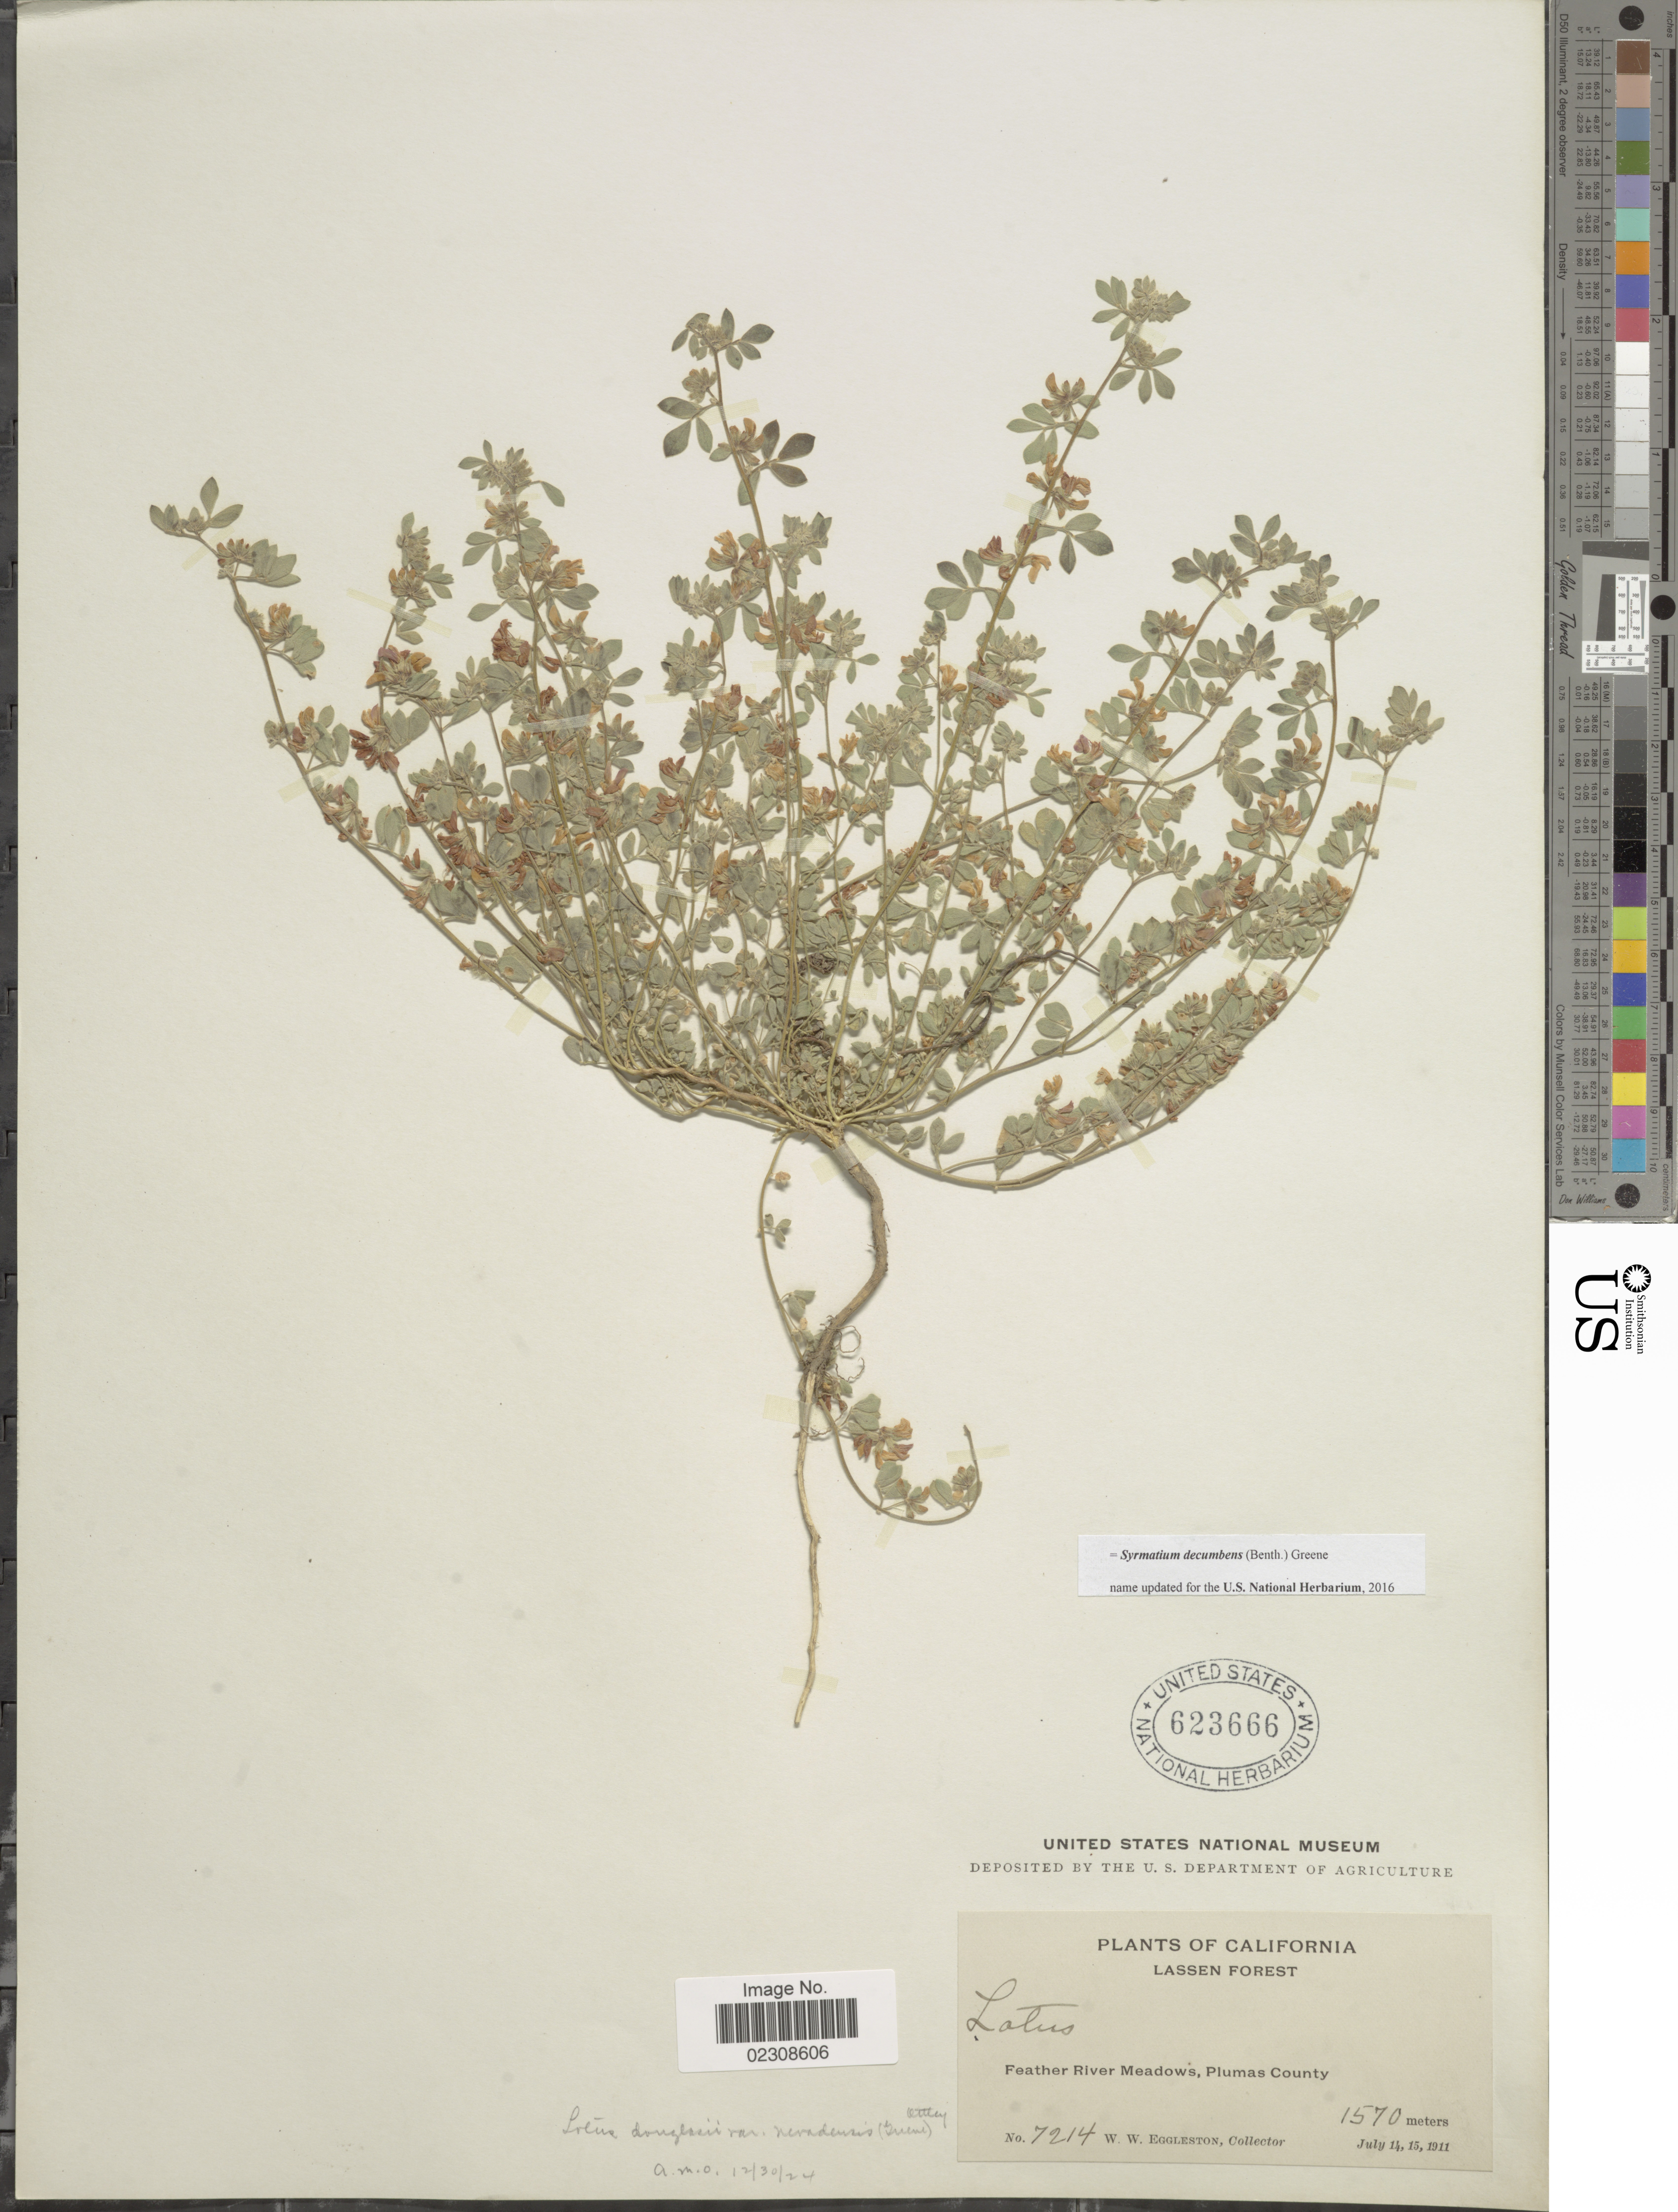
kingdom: Plantae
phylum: Tracheophyta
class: Magnoliopsida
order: Fabales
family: Fabaceae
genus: Syrmatium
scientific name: Syrmatium decumbens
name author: (Benth.) Greene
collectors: W. W. Eggleston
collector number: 7214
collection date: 1911-07-14/1911-07-15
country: United States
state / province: California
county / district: Plumas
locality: Lassen Forest. Feather River Meadows, Plumas County.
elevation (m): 1570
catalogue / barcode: US 623666